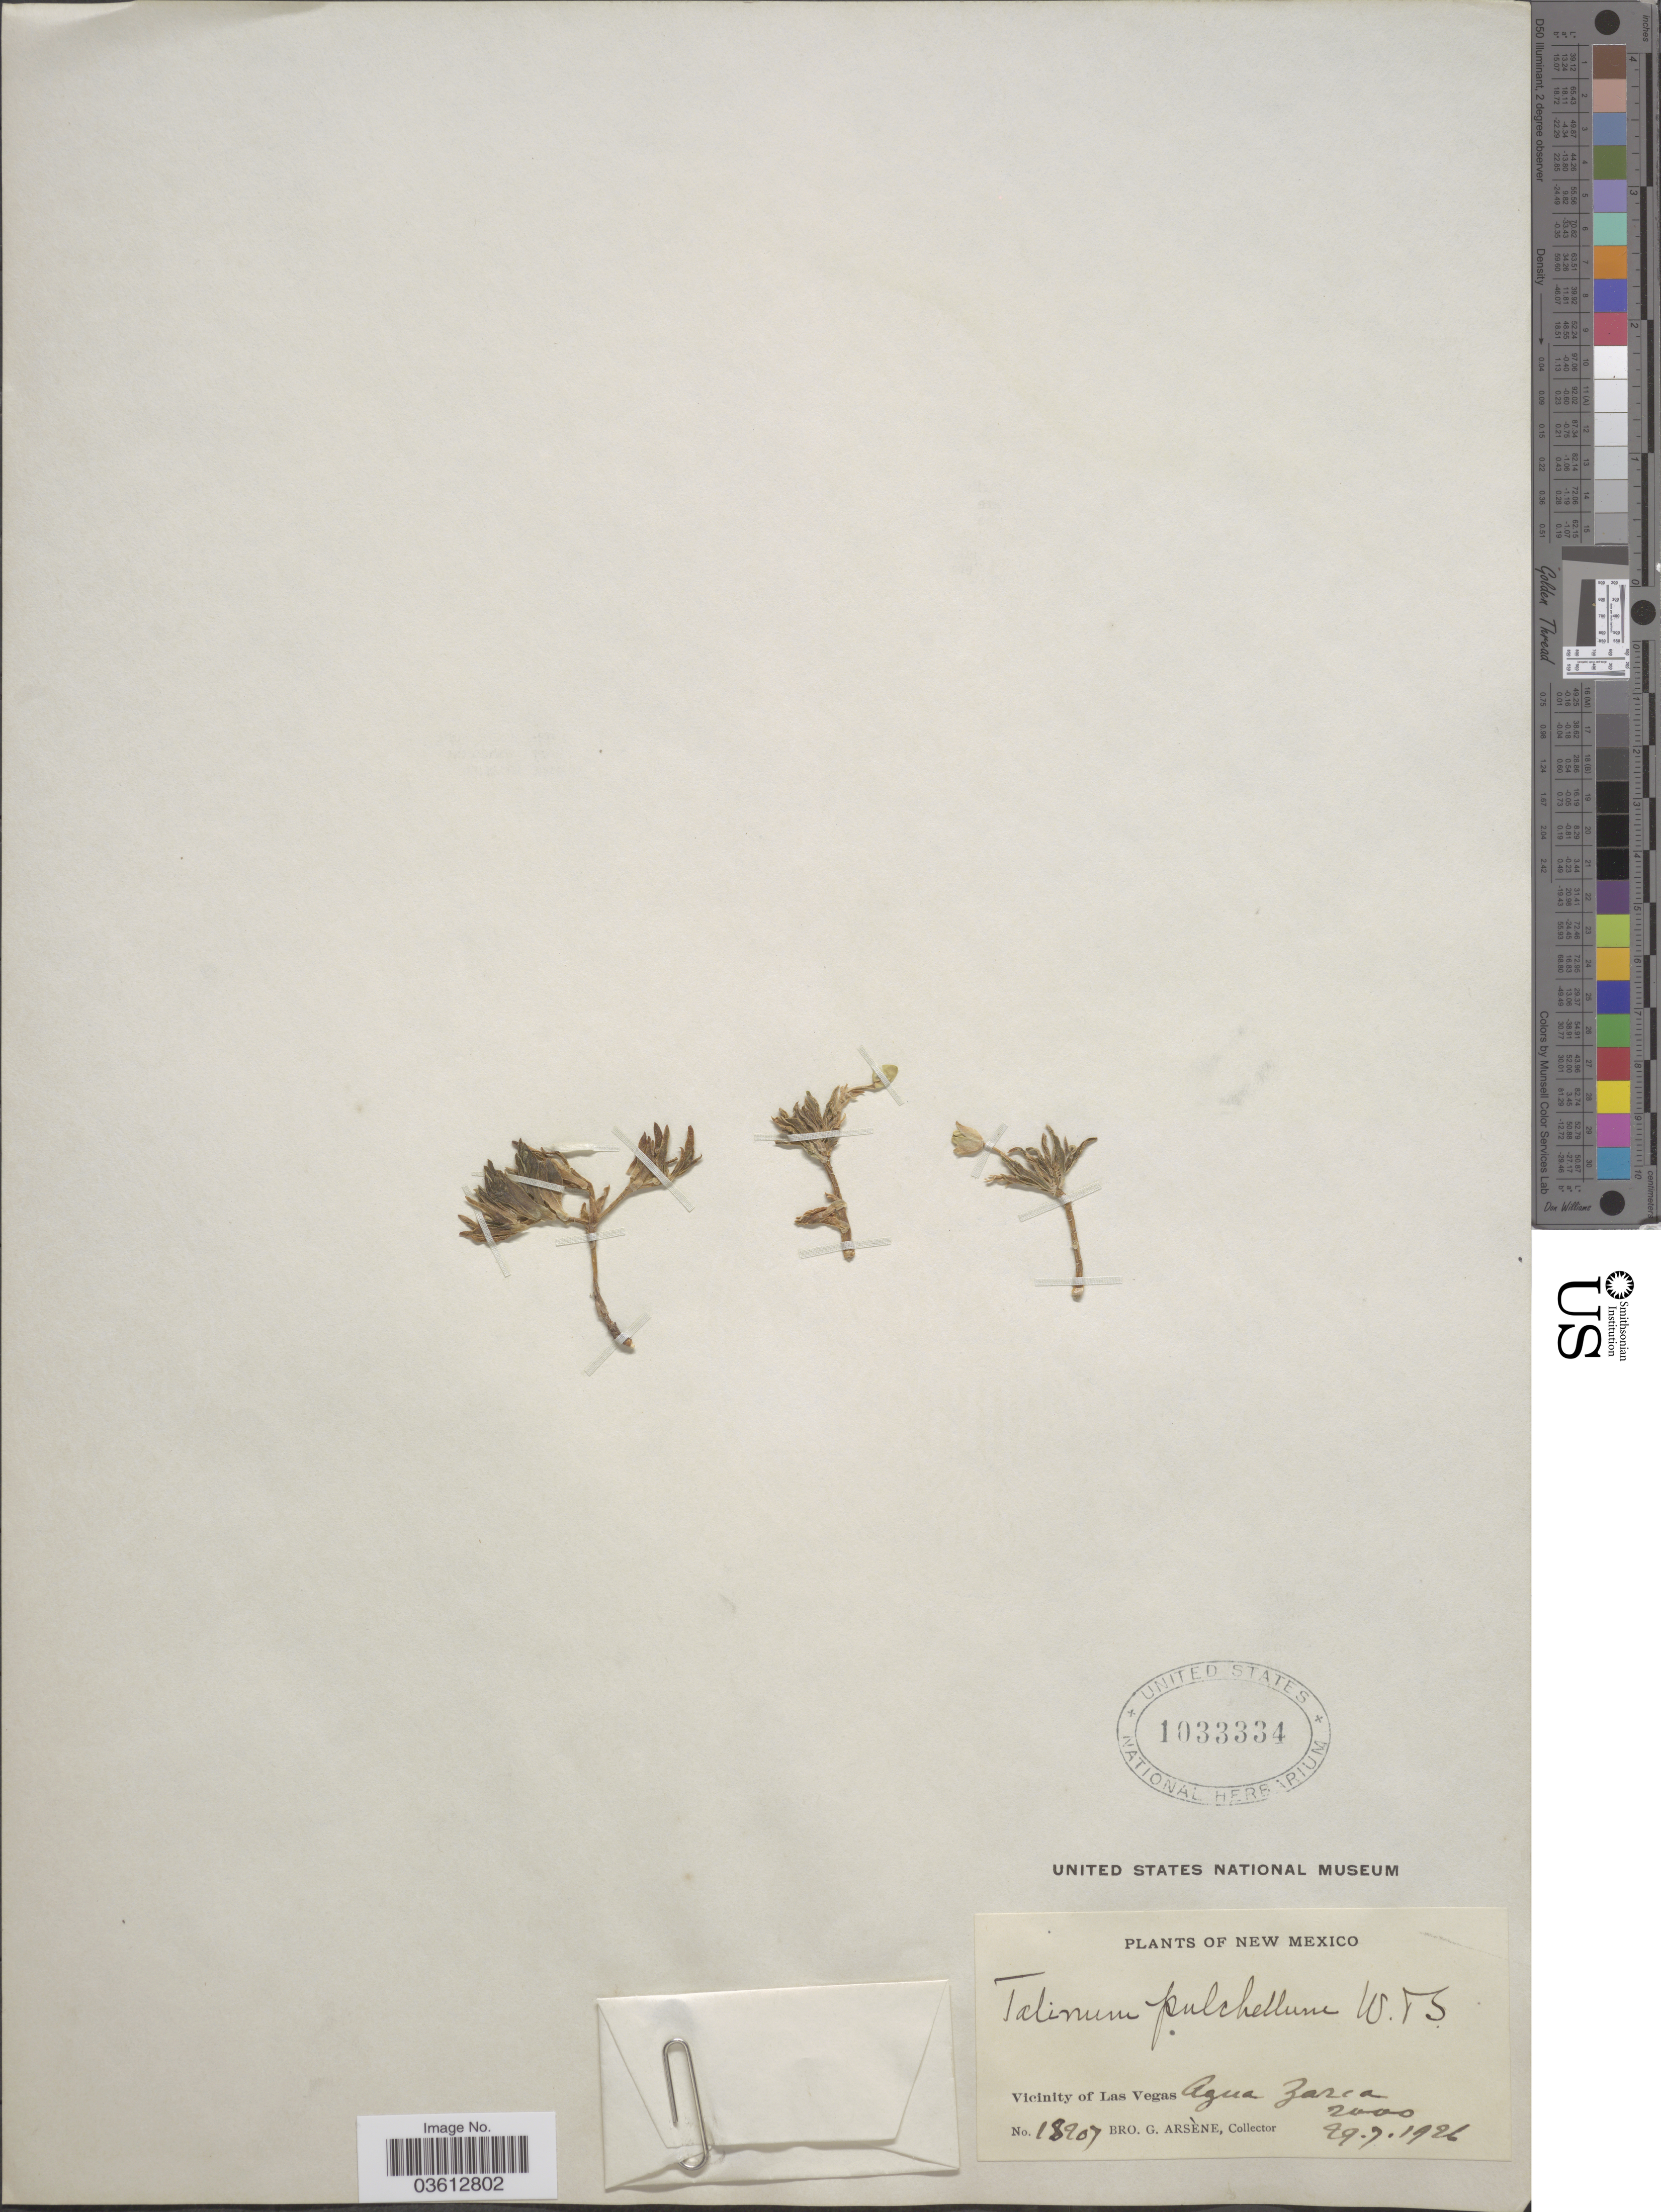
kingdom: Plantae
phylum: Tracheophyta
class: Magnoliopsida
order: Caryophyllales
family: Talinaceae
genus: Talinum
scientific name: Talinum pulchellum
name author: Wooton & Standl.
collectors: Bro. G. Arsène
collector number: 18907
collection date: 1926-07-29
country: United States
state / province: New Mexico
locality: Vicinity of Las Vegas. Agua Zarca.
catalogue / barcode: US 1033334